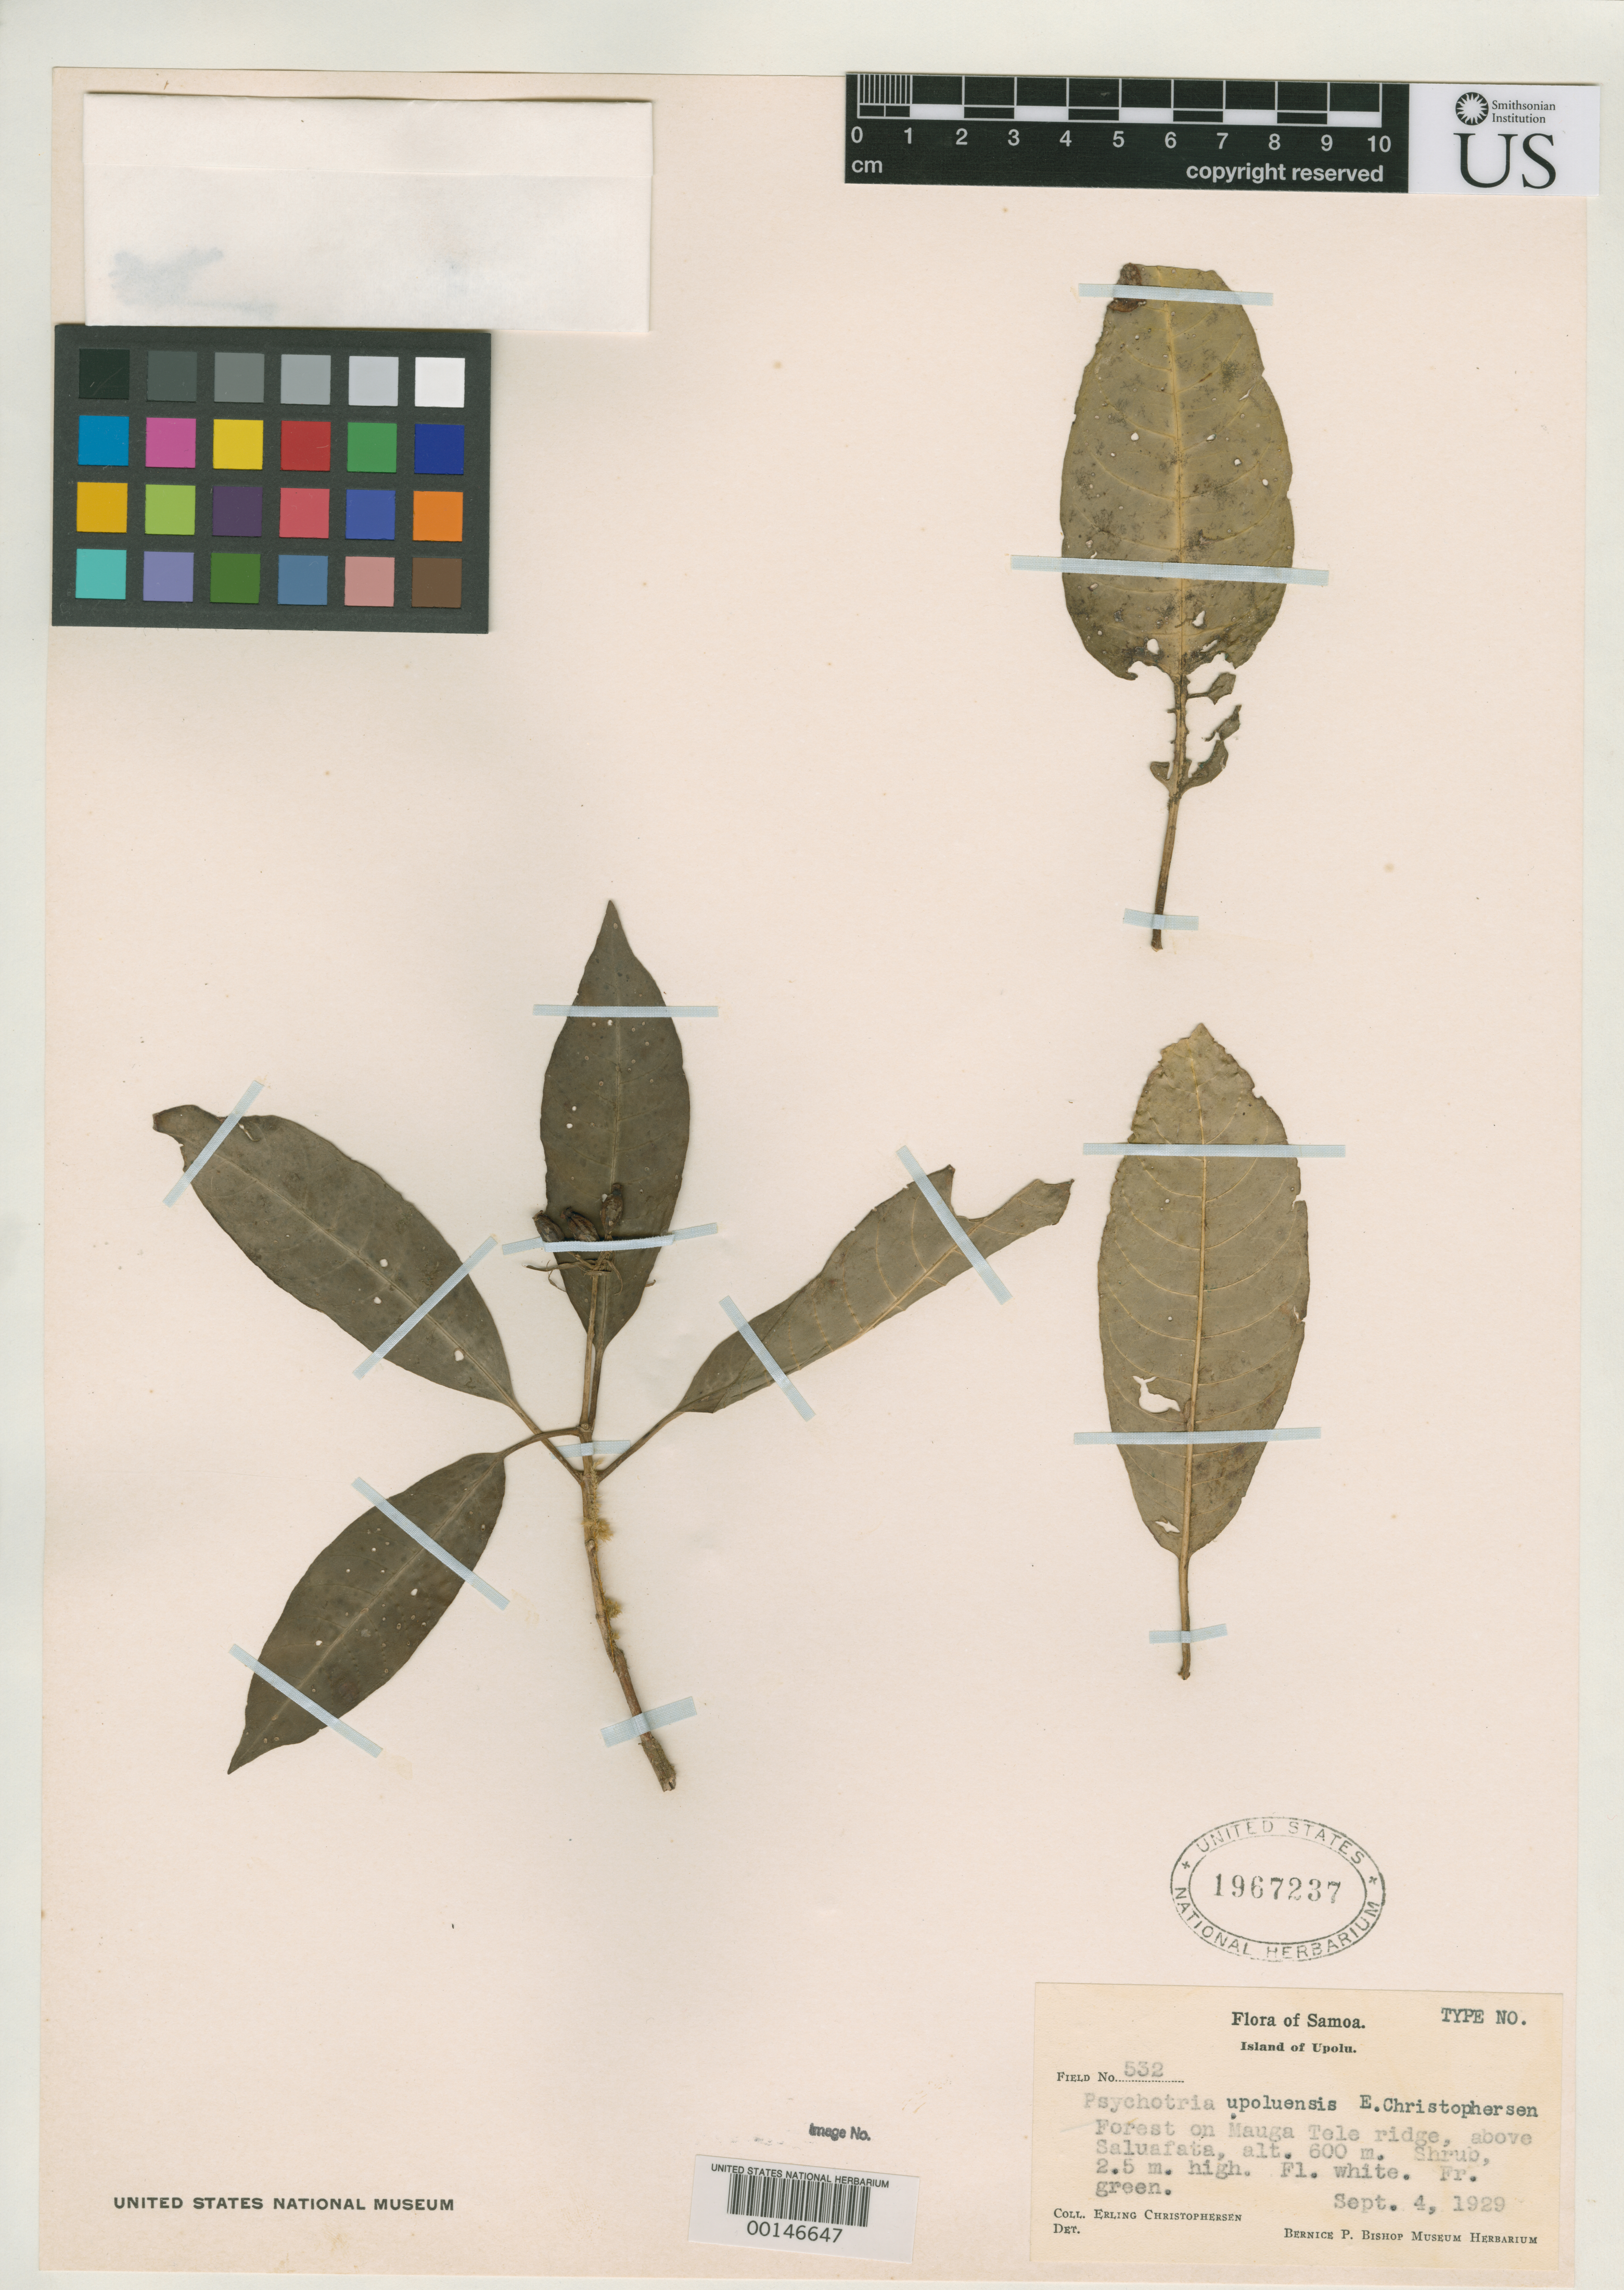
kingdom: Plantae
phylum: Tracheophyta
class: Magnoliopsida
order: Gentianales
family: Rubiaceae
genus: Psychotria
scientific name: Psychotria upoluensis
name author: Christoph.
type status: Isotype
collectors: E. Christophersen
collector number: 532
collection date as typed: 04 Sep 1929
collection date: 1929-09-04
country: Samoa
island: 'Upolu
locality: Maunga Tele, above Salaufata.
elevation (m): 600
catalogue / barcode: US 1967237